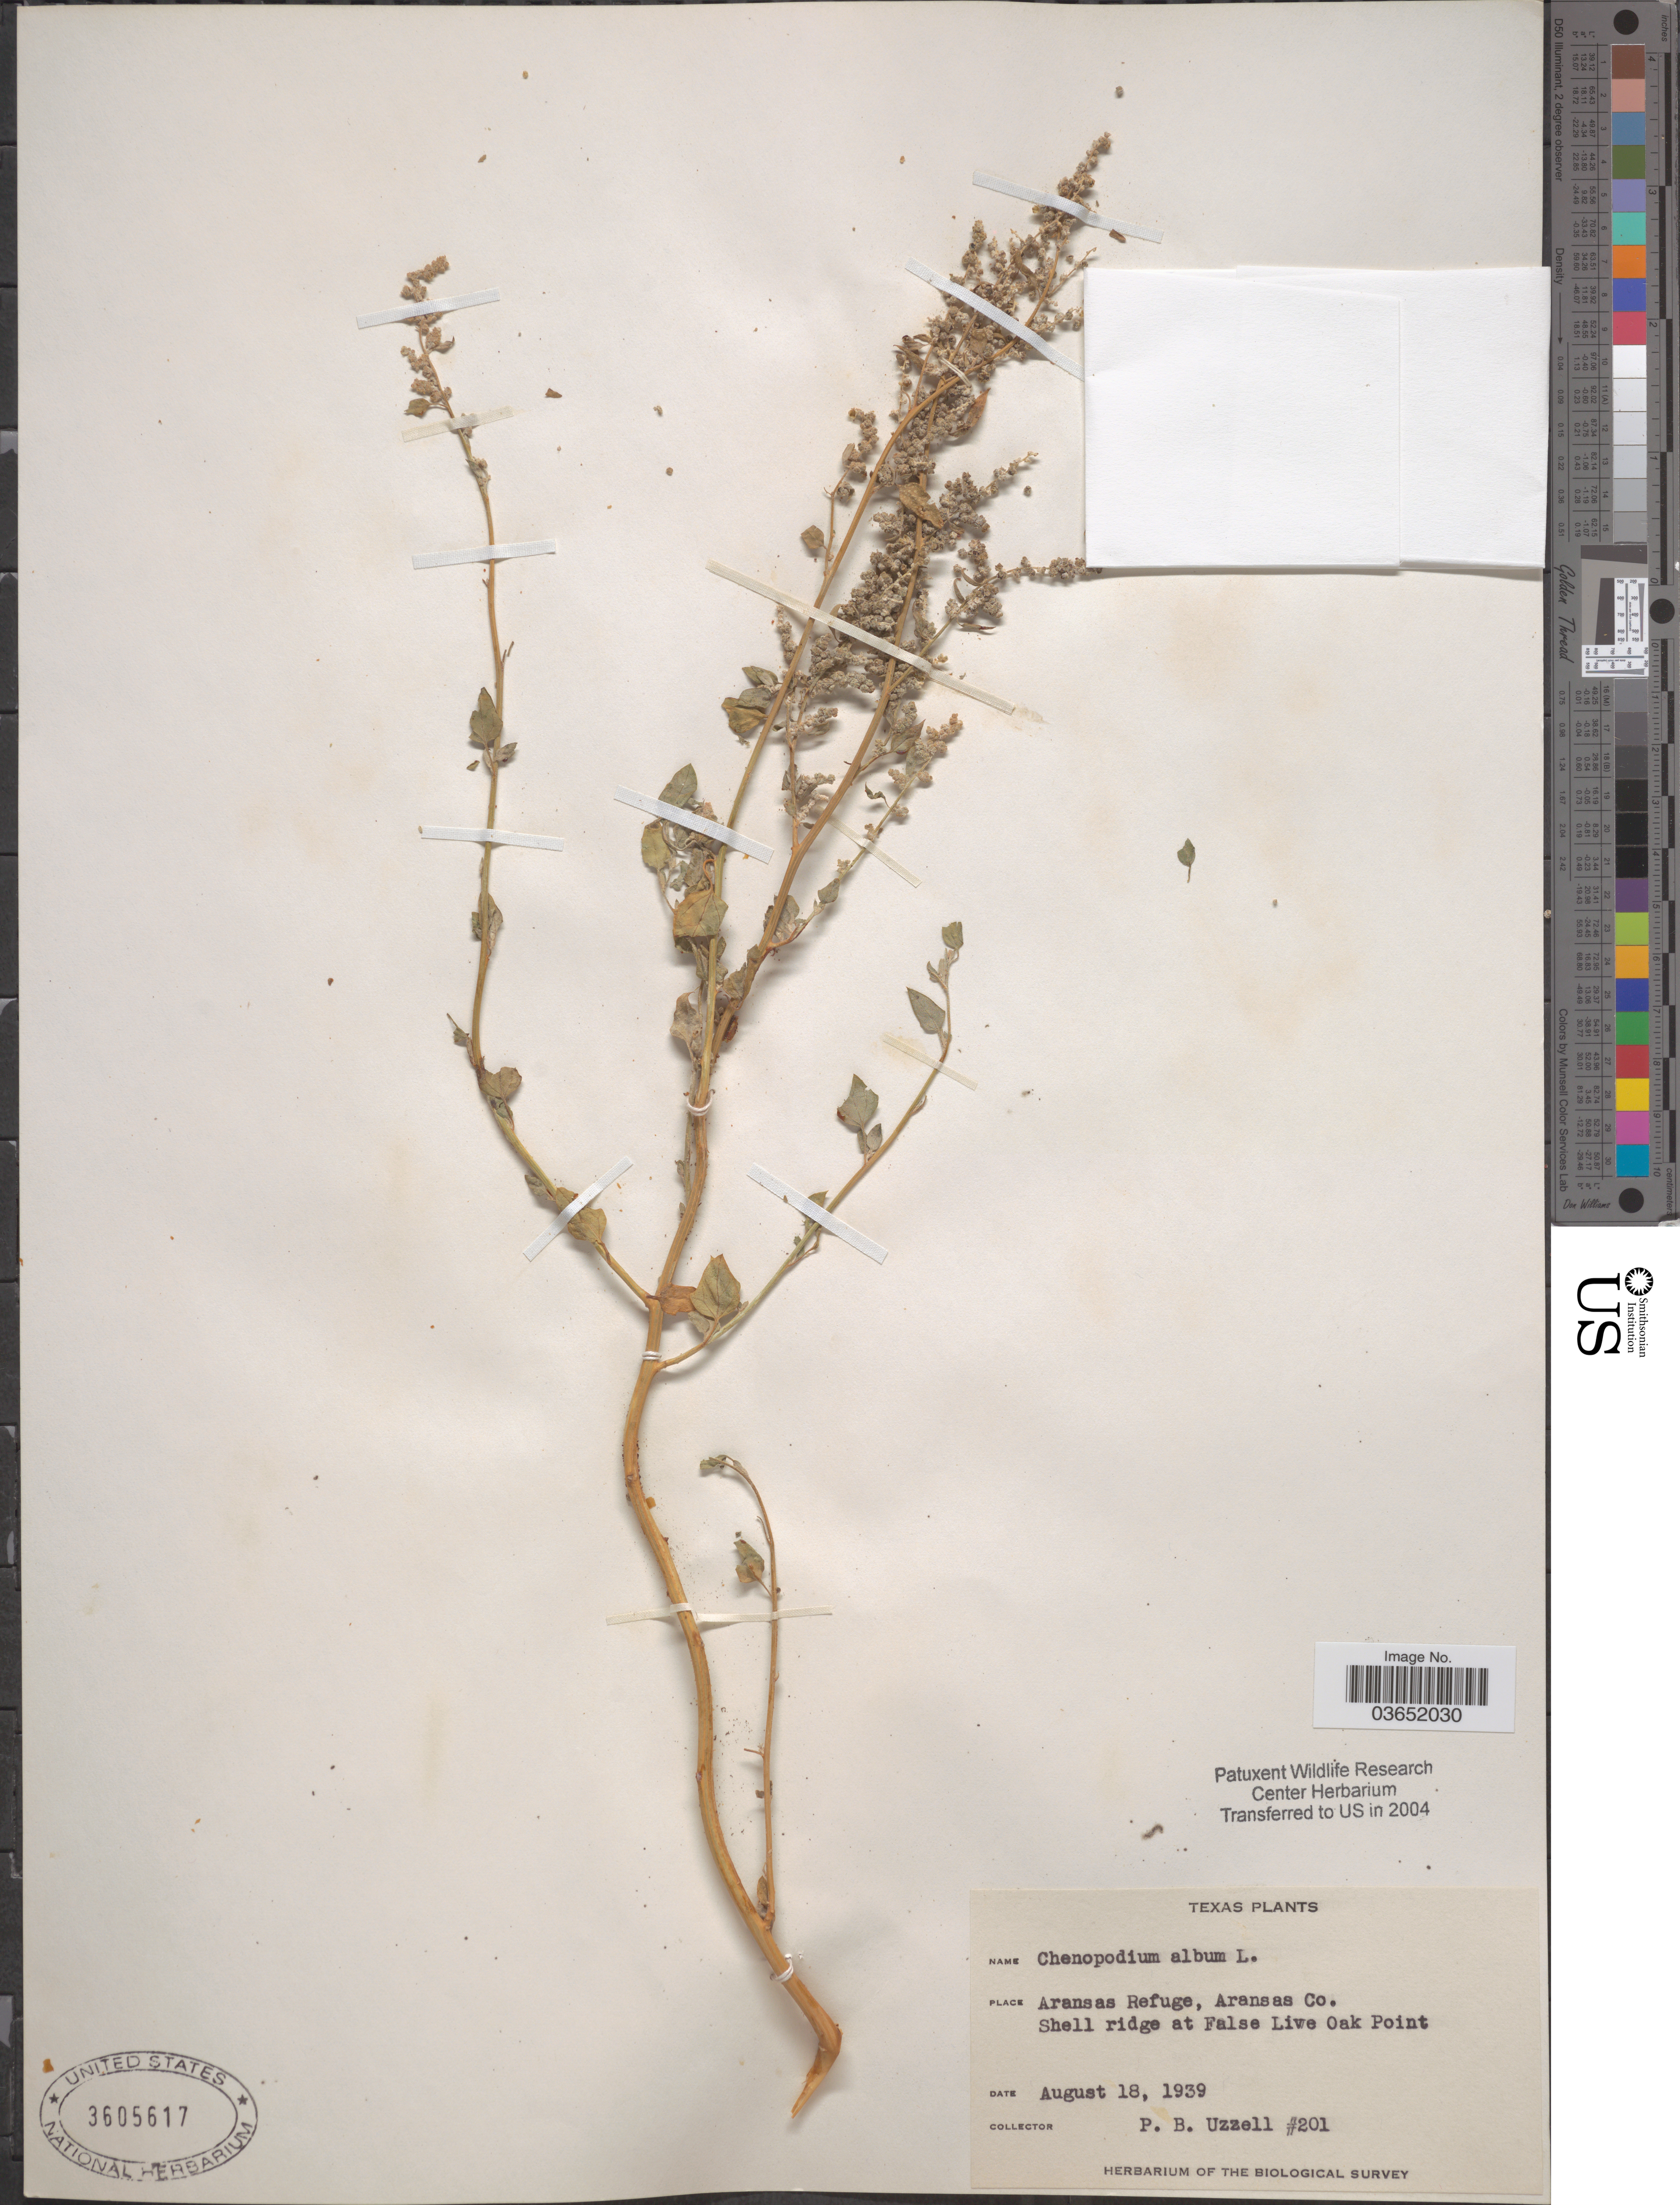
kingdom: Plantae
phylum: Tracheophyta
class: Magnoliopsida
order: Caryophyllales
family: Amaranthaceae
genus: Chenopodium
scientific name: Chenopodium album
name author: L.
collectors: P. Uzzell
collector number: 201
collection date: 1939-08-18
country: United States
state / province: Texas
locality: Aransas Refuge, Aransas Co. Shell ridge at False Live Oak Point.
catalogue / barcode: US 3605617